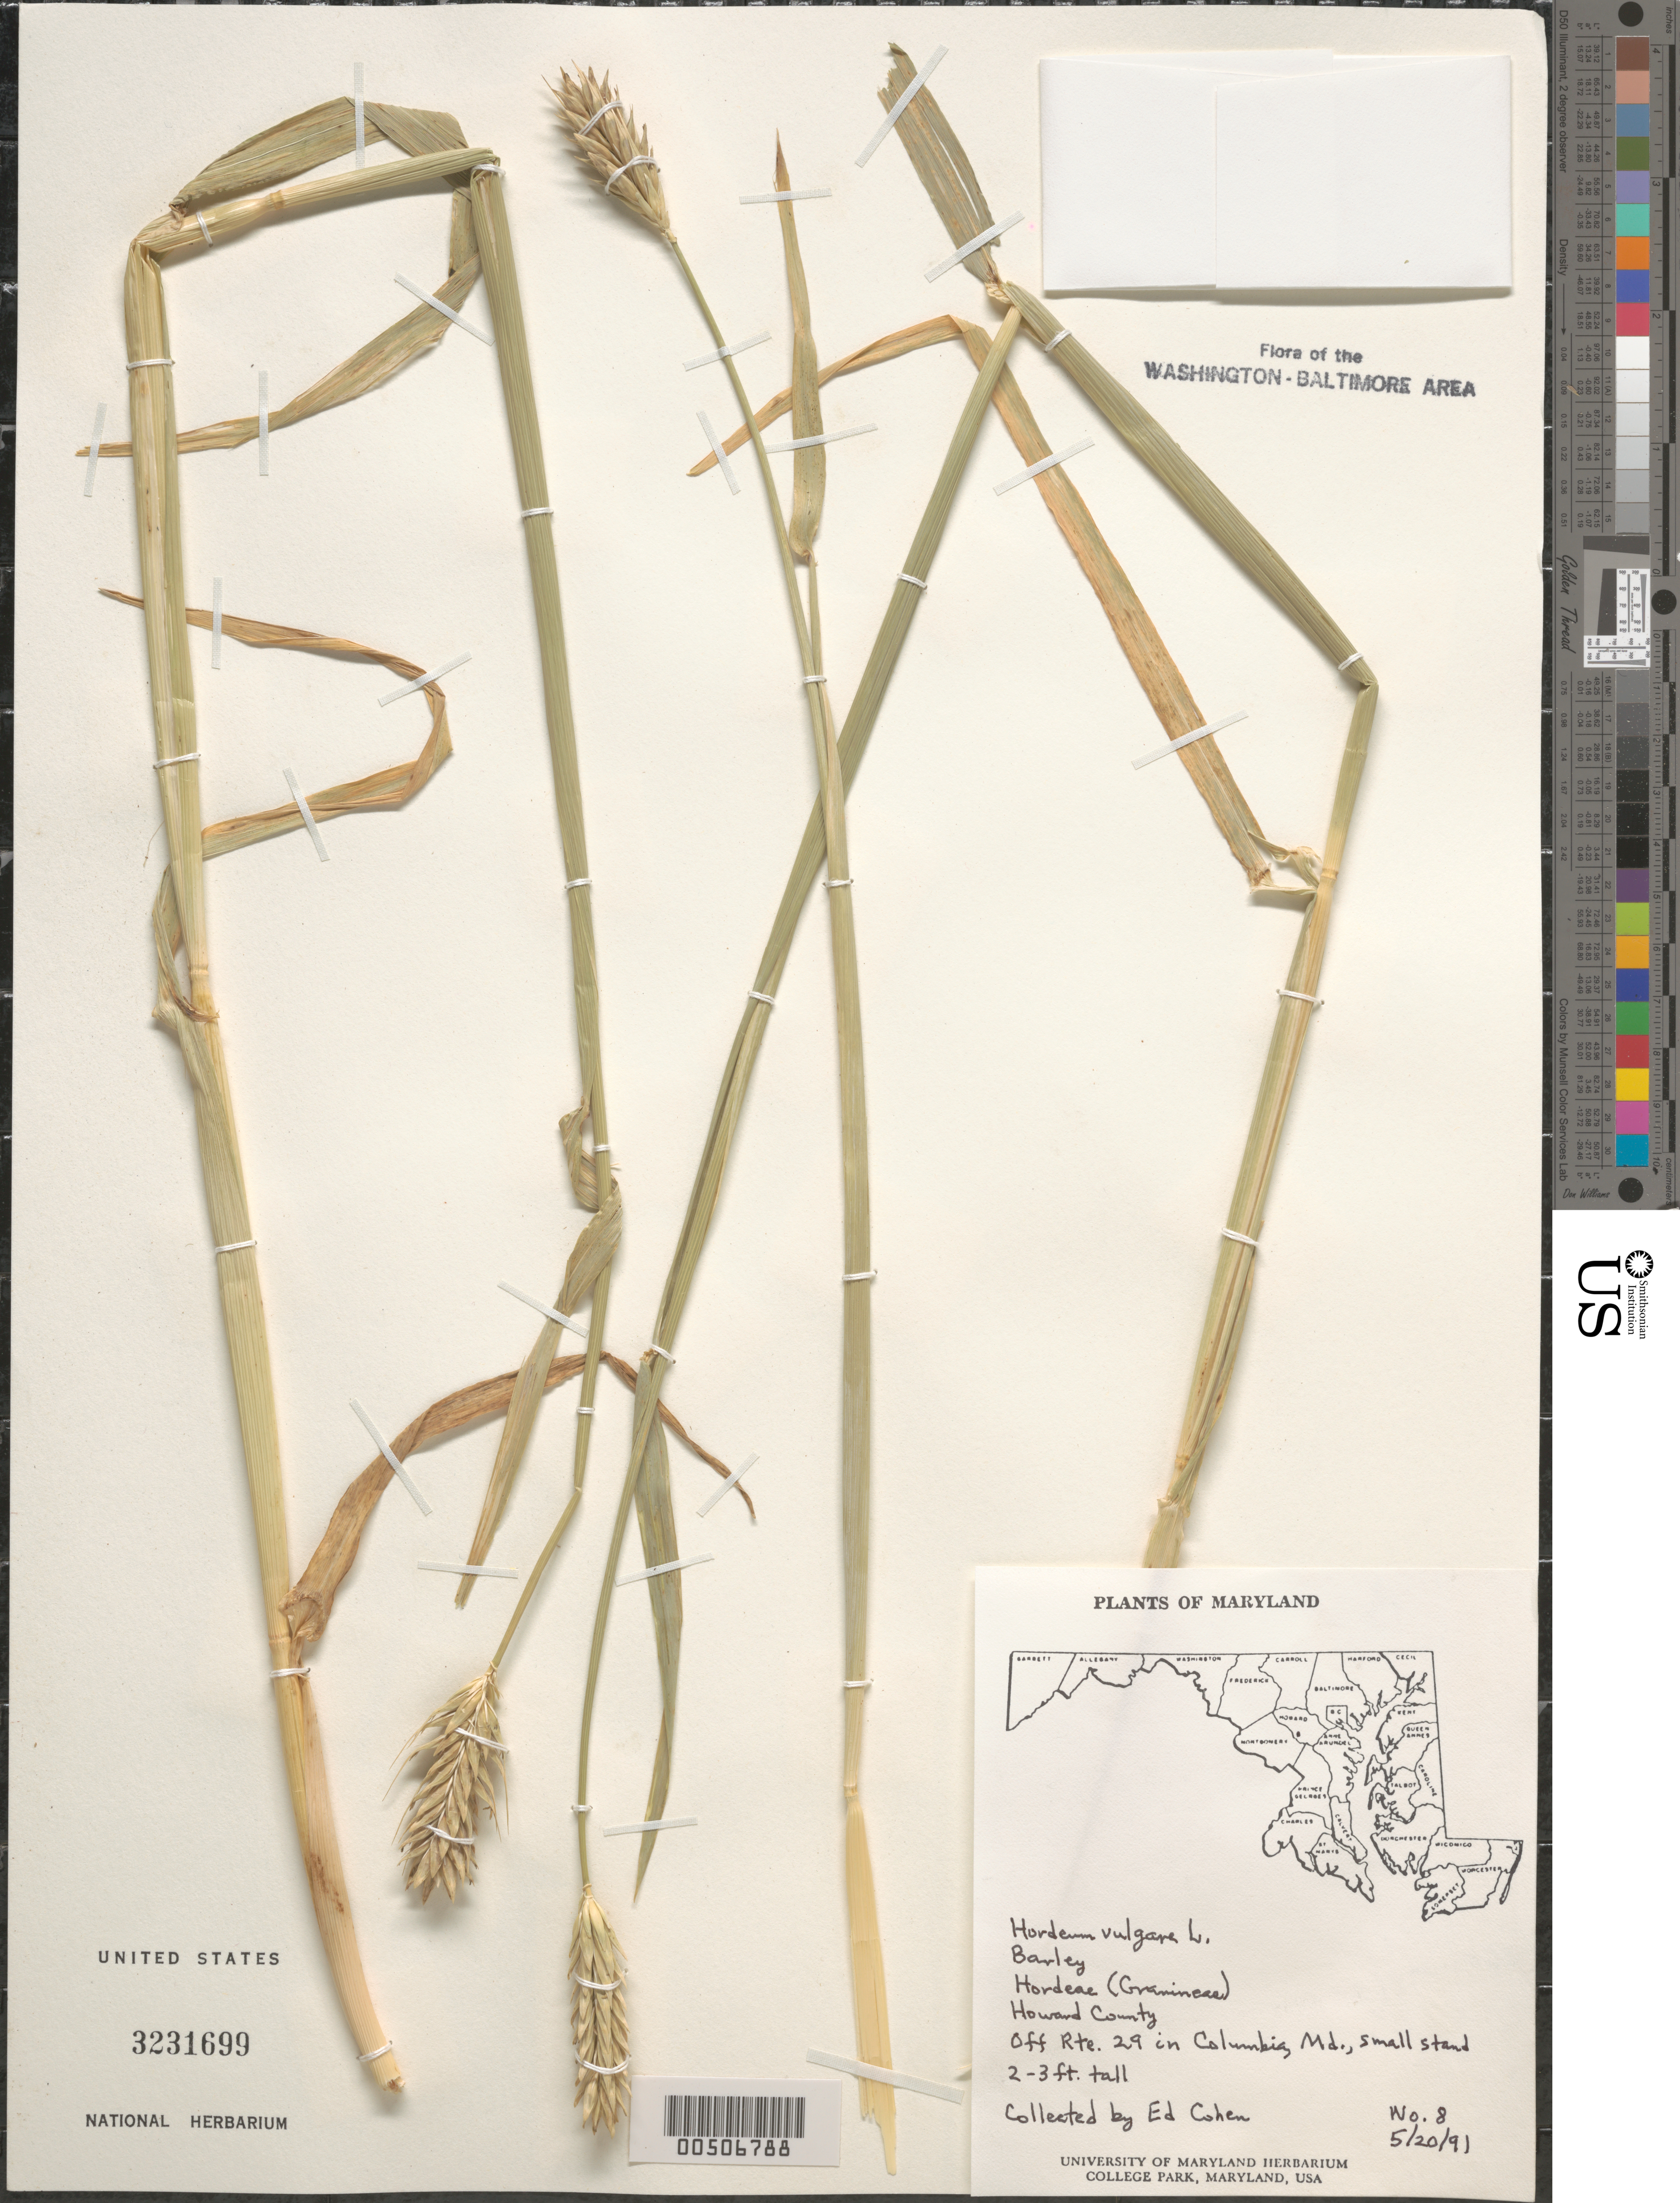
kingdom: Plantae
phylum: Tracheophyta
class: Liliopsida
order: Poales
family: Poaceae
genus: Hordeum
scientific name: Hordeum vulgare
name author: L.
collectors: E. Cohen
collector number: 8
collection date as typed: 20 May 1991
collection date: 1991-05-20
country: United States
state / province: Maryland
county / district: Howard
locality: Rte. 29 in Columbia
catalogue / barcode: US 3231699